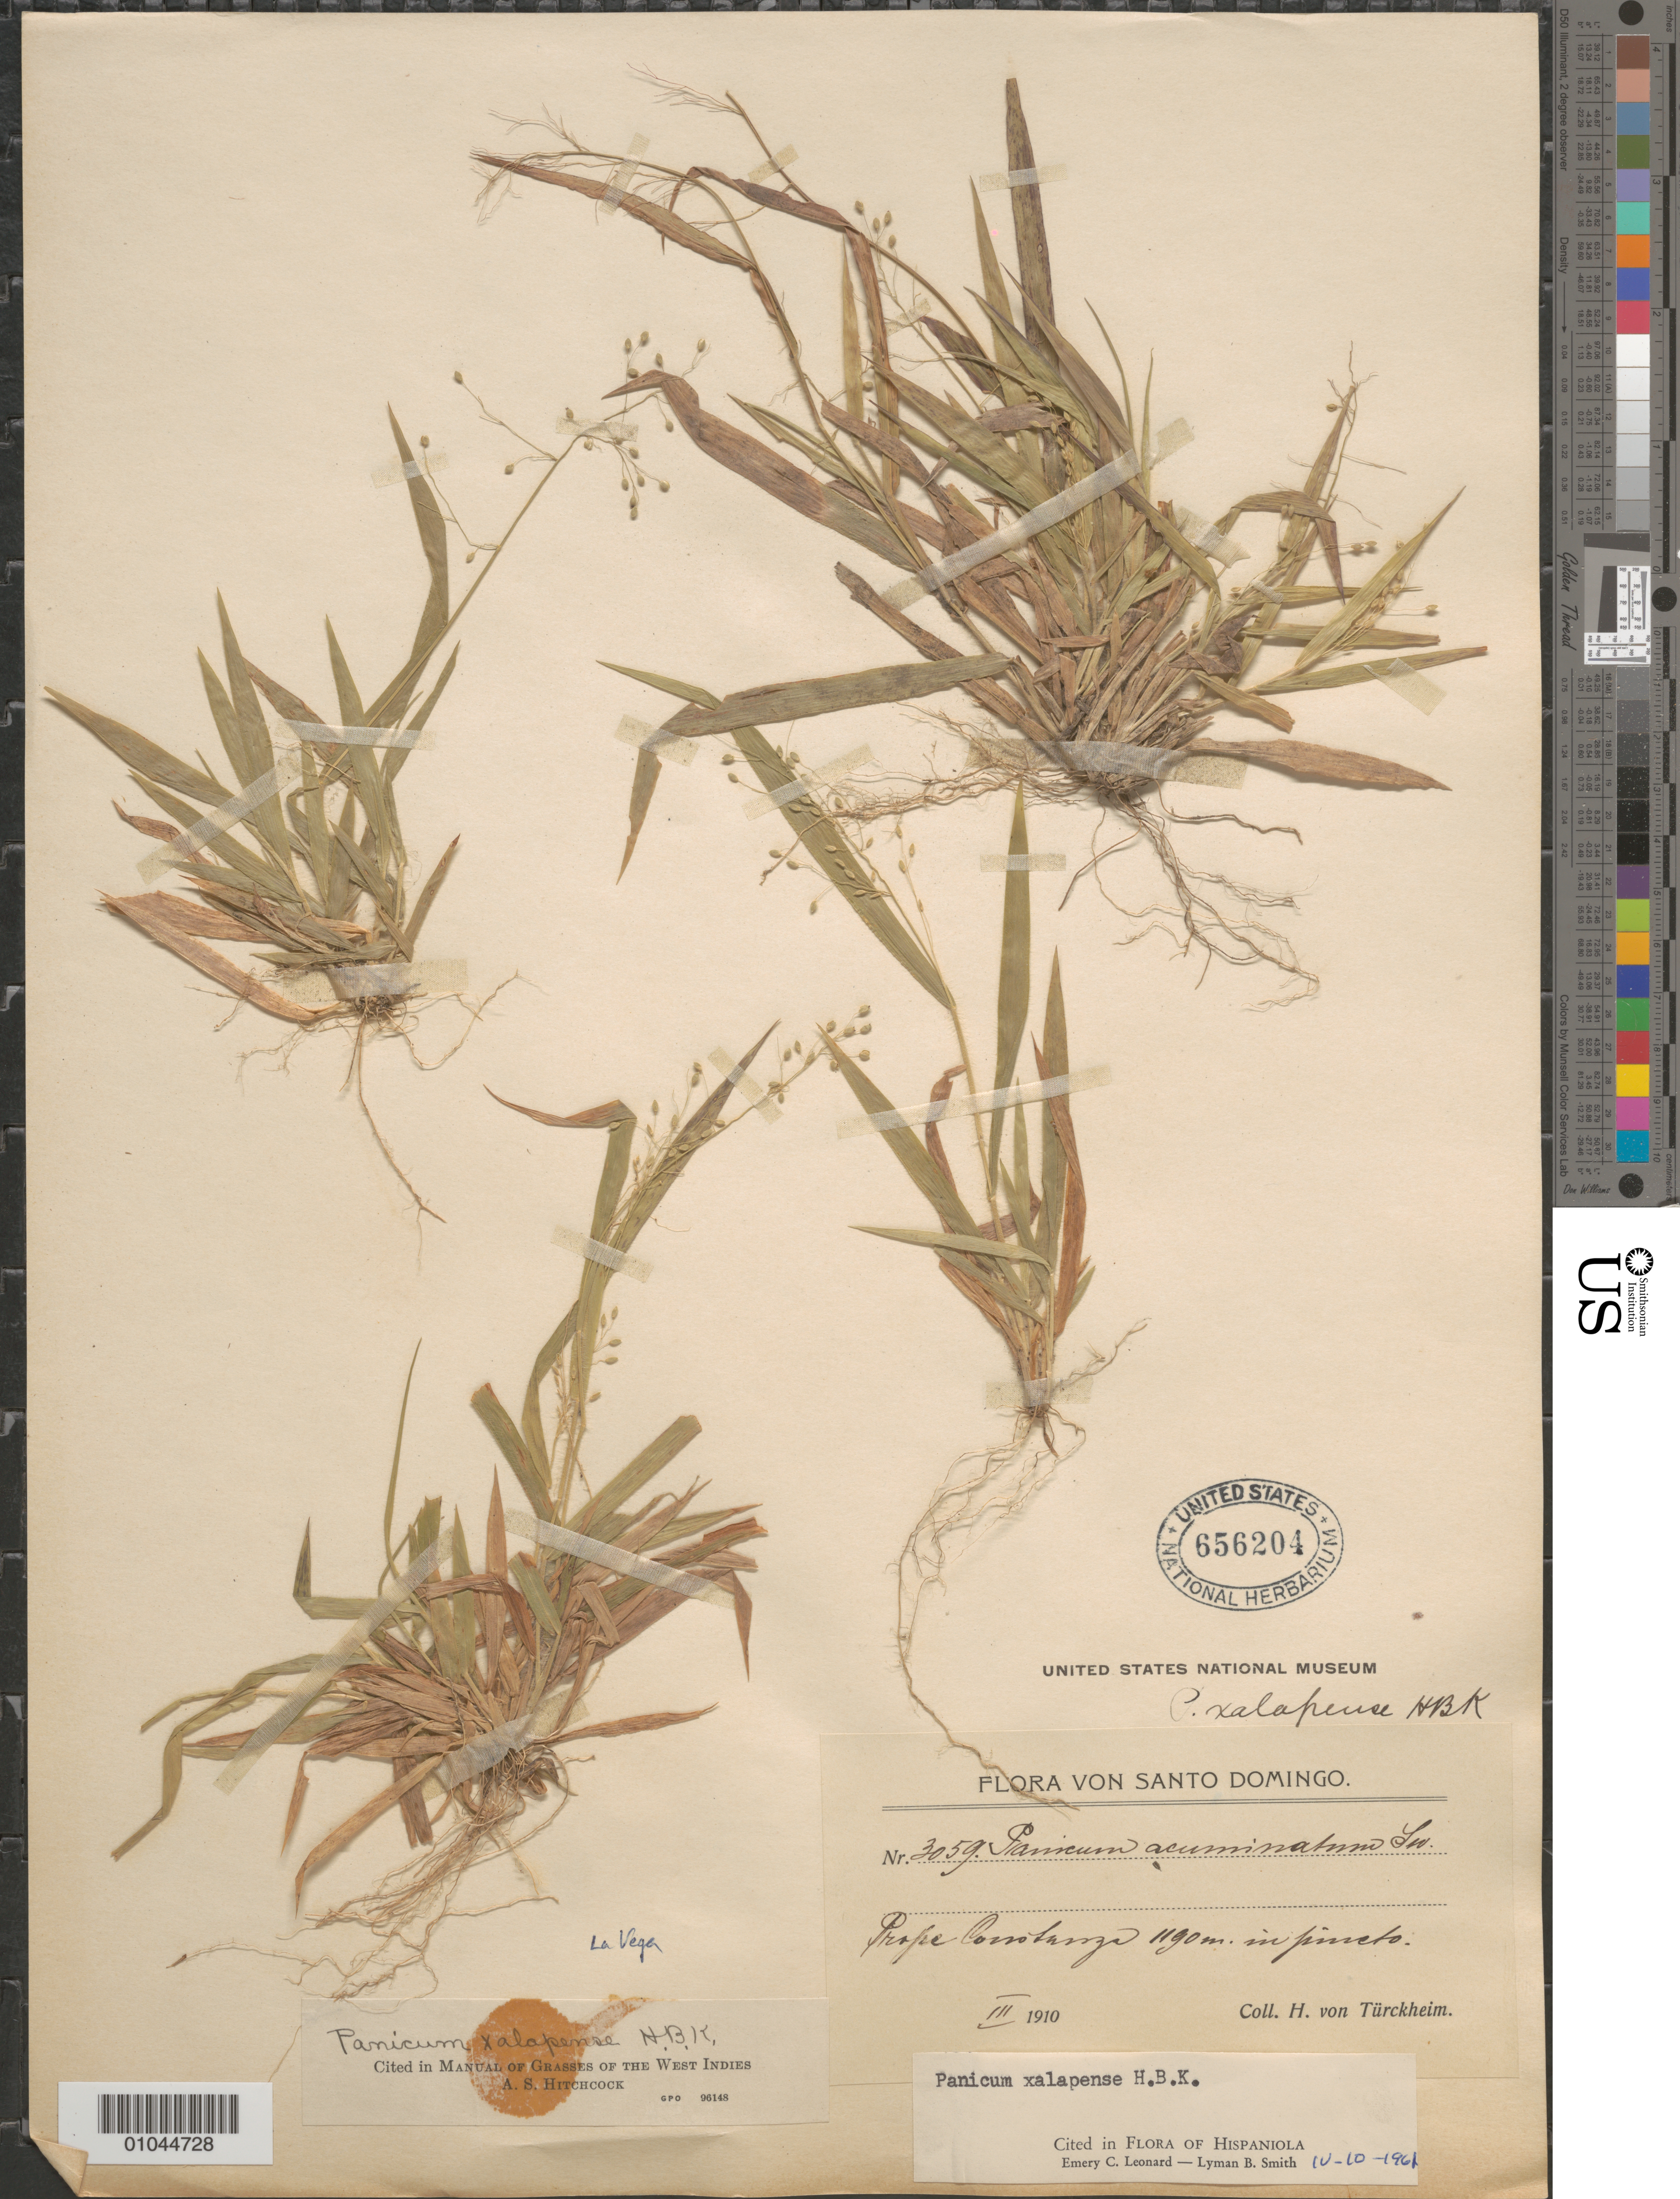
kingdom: Plantae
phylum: Tracheophyta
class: Liliopsida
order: Poales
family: Poaceae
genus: Panicum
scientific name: Panicum xalapense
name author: Kunth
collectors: H. von Türckheim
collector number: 3059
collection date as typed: Mar 1910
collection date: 1910-03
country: Dominican Republic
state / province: La Vega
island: Hispaniola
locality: Propre Constanza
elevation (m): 1190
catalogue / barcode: US 656204